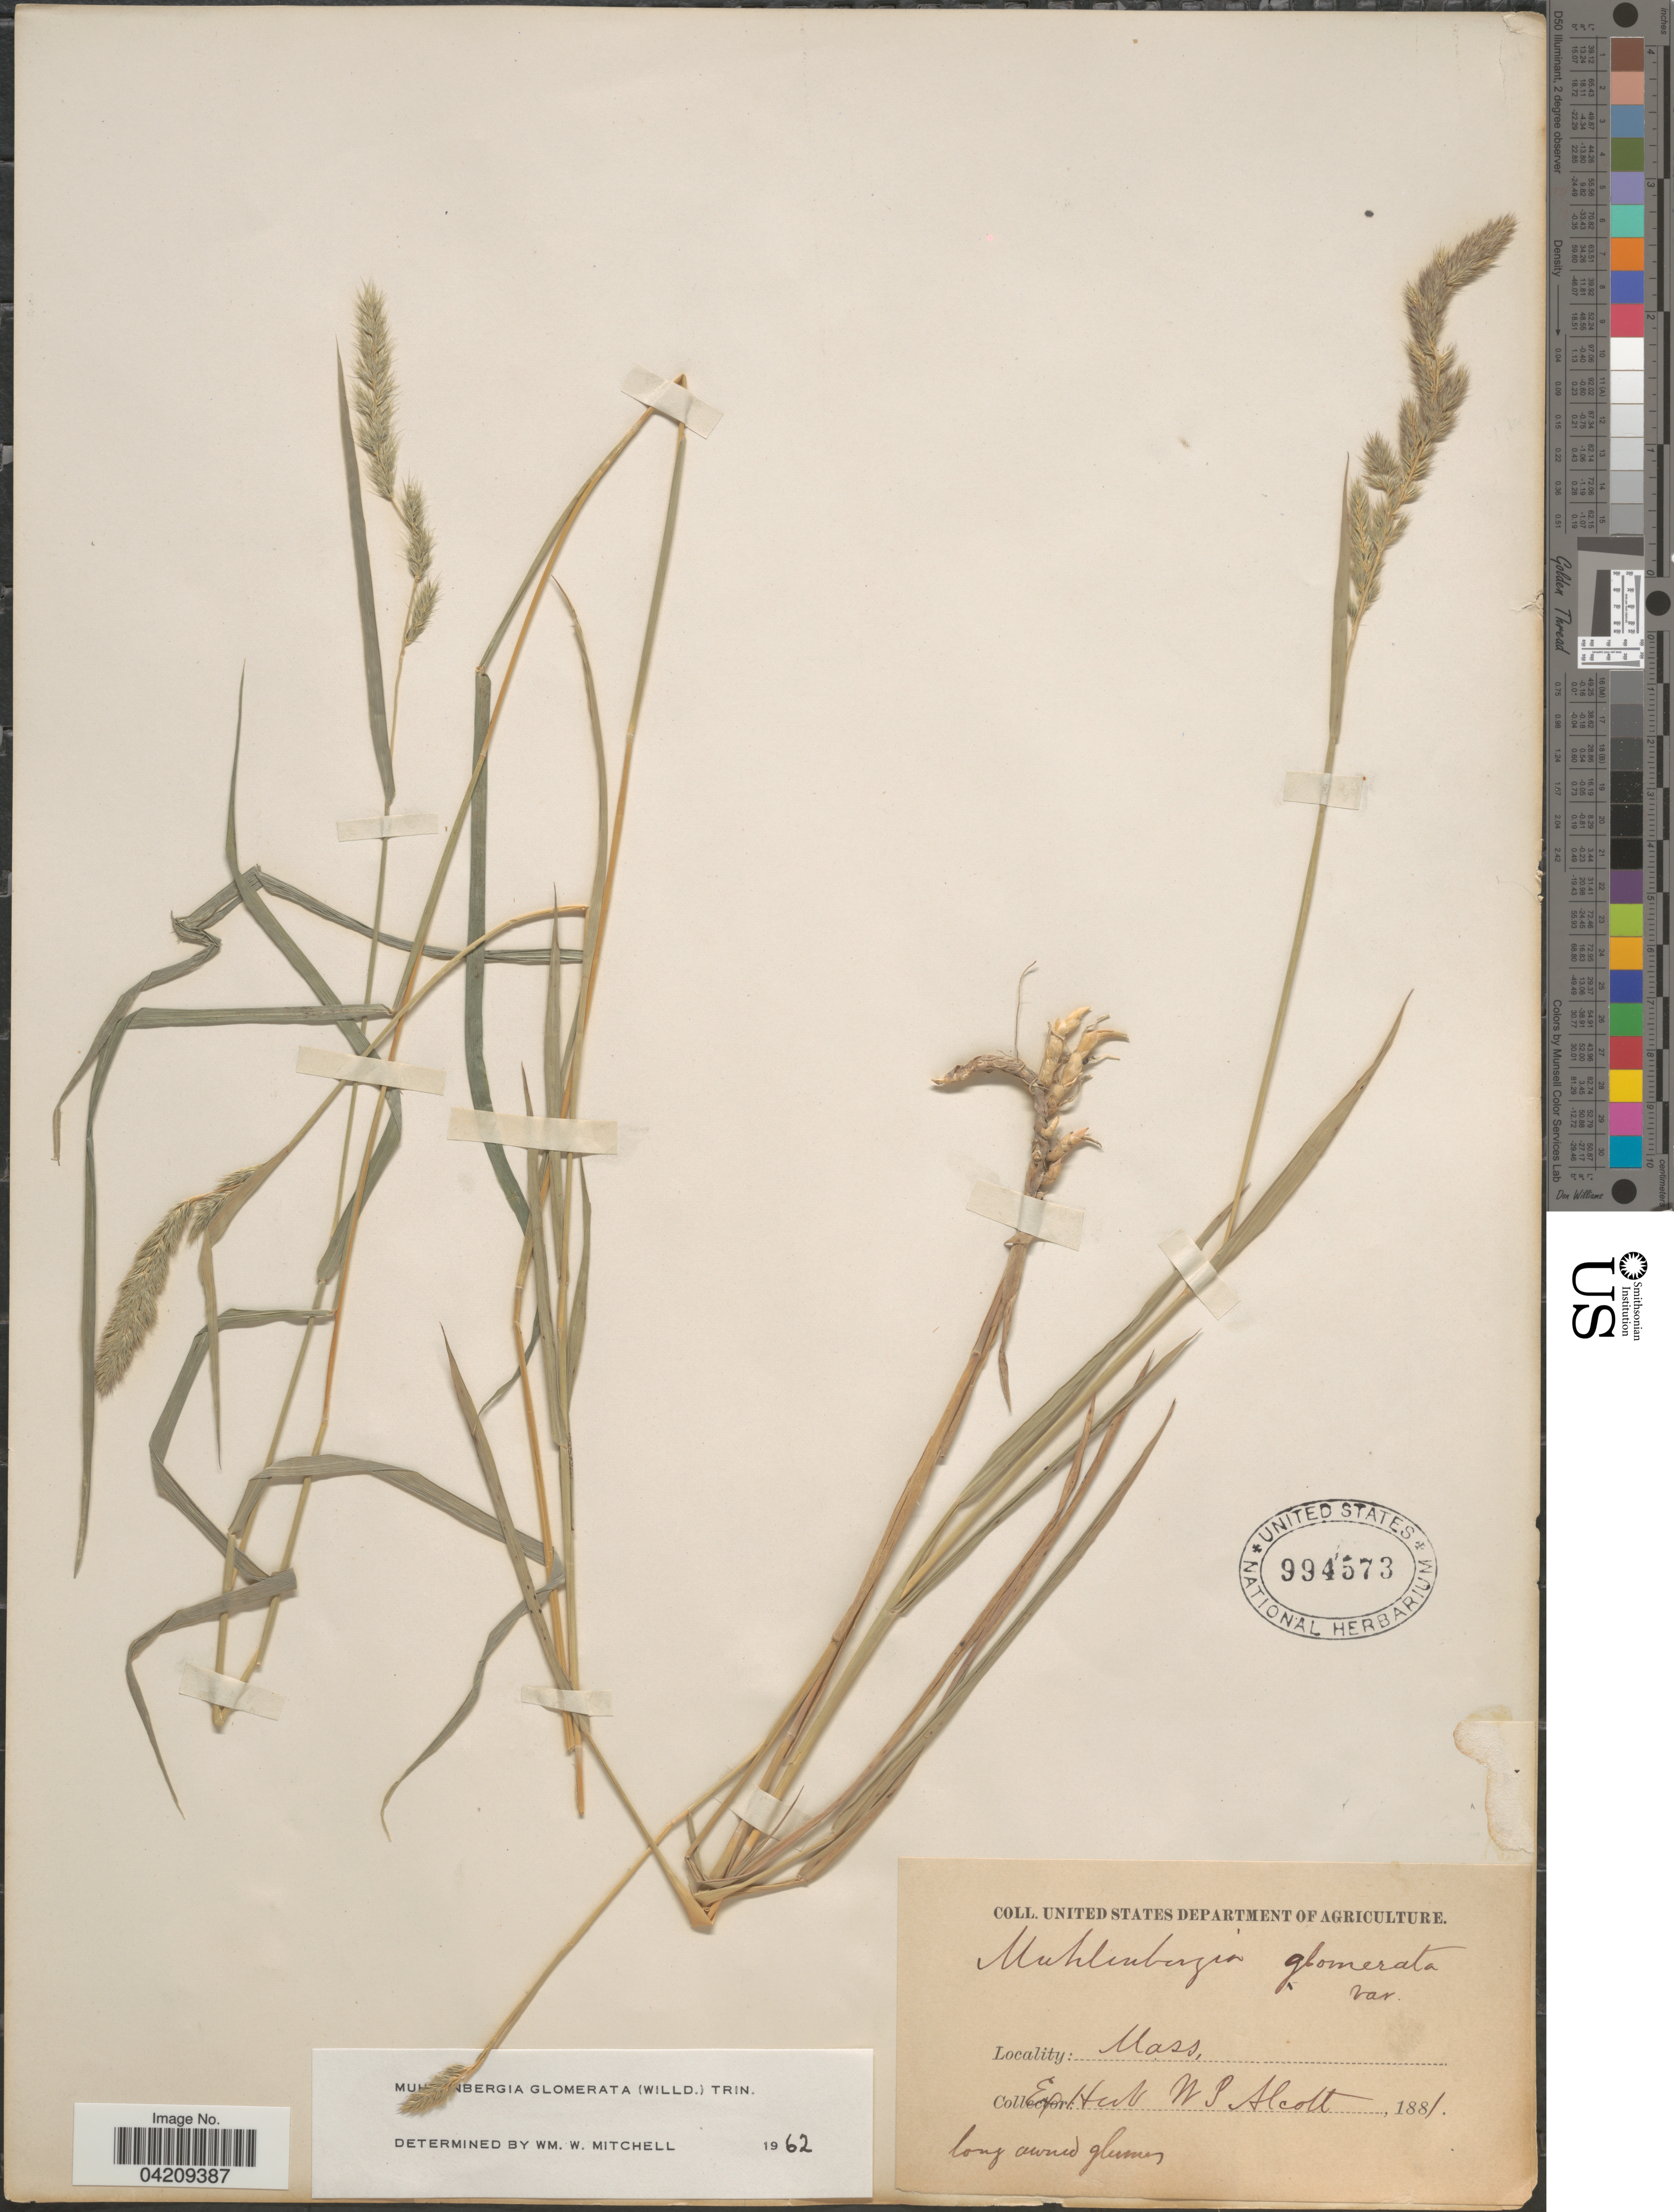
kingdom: Plantae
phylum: Tracheophyta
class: Liliopsida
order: Poales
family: Poaceae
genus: Muhlenbergia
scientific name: Muhlenbergia glomerata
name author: (Willd.) Trin.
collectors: Ex herb. W. P. Alcott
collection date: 1881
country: United States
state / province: Massachusetts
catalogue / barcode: US 994573